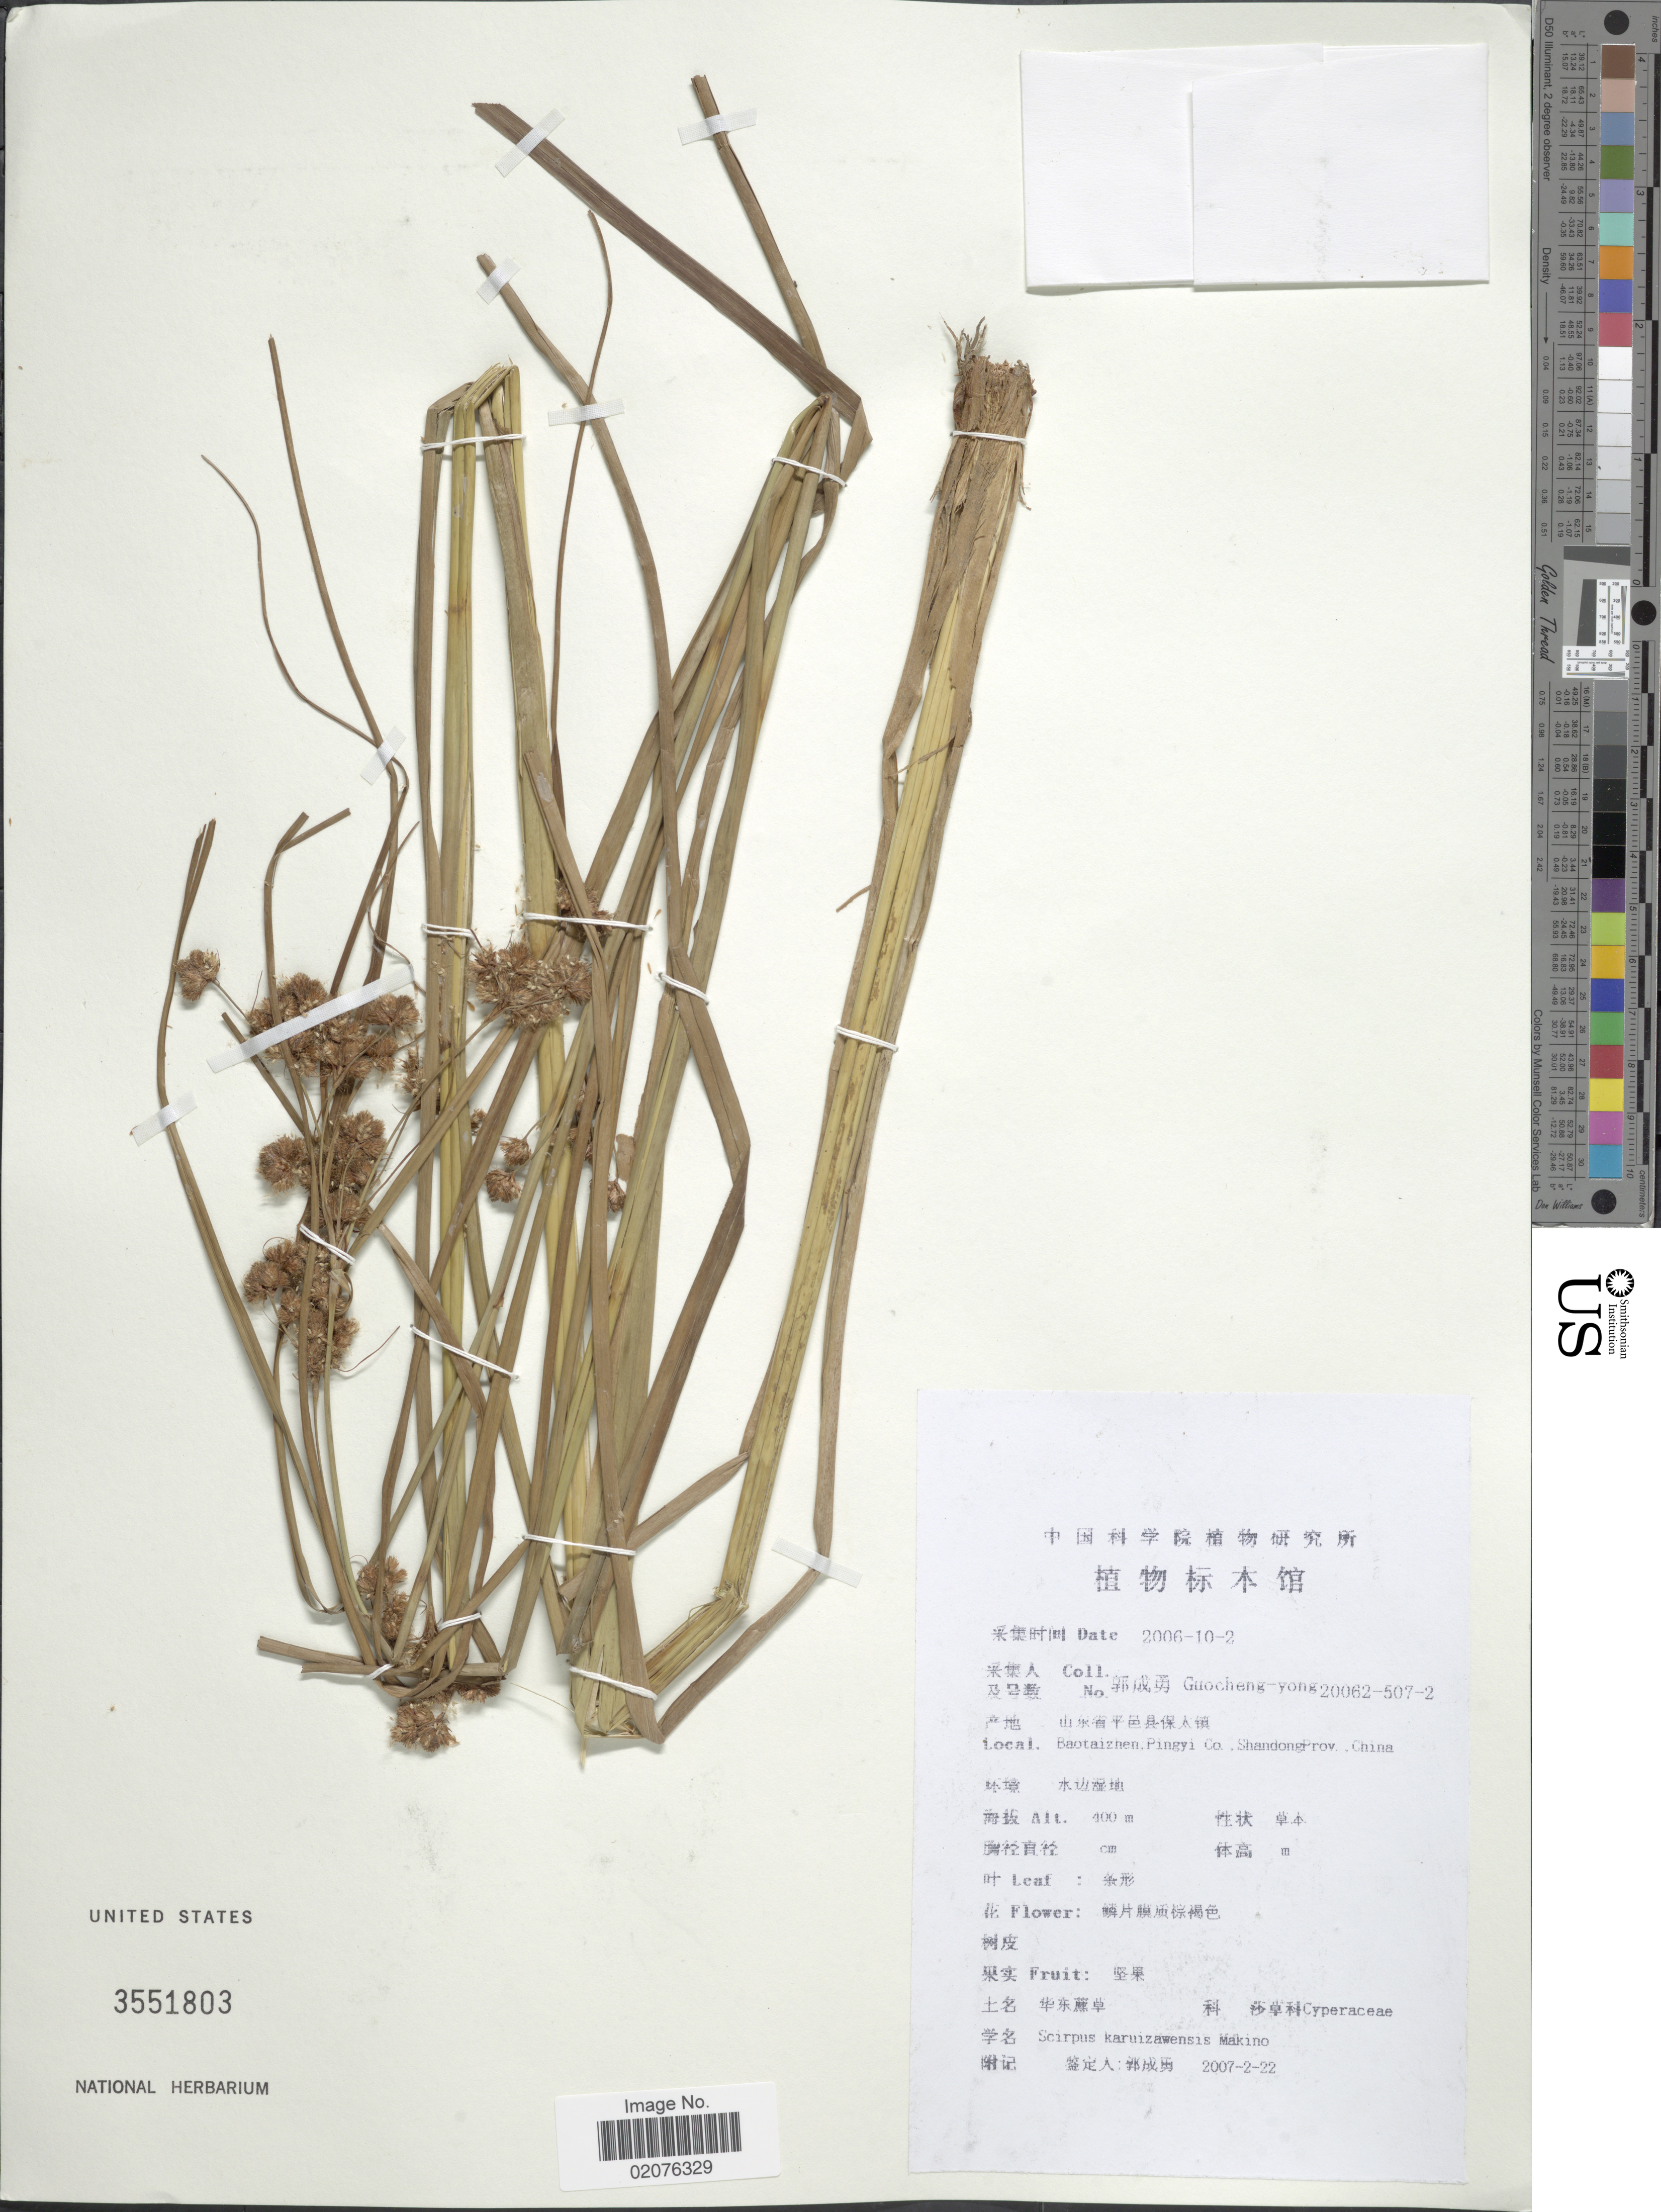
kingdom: Plantae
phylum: Tracheophyta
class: Liliopsida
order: Poales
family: Cyperaceae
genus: Scirpus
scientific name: Scirpus karuisawensis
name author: Makino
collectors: Guo cheng-yong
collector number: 20062-507-2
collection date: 2006-10-02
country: China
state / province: Shandong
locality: Baotaizhen, Pingyi Co. Shandong Prov.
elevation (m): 400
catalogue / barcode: US 3551803